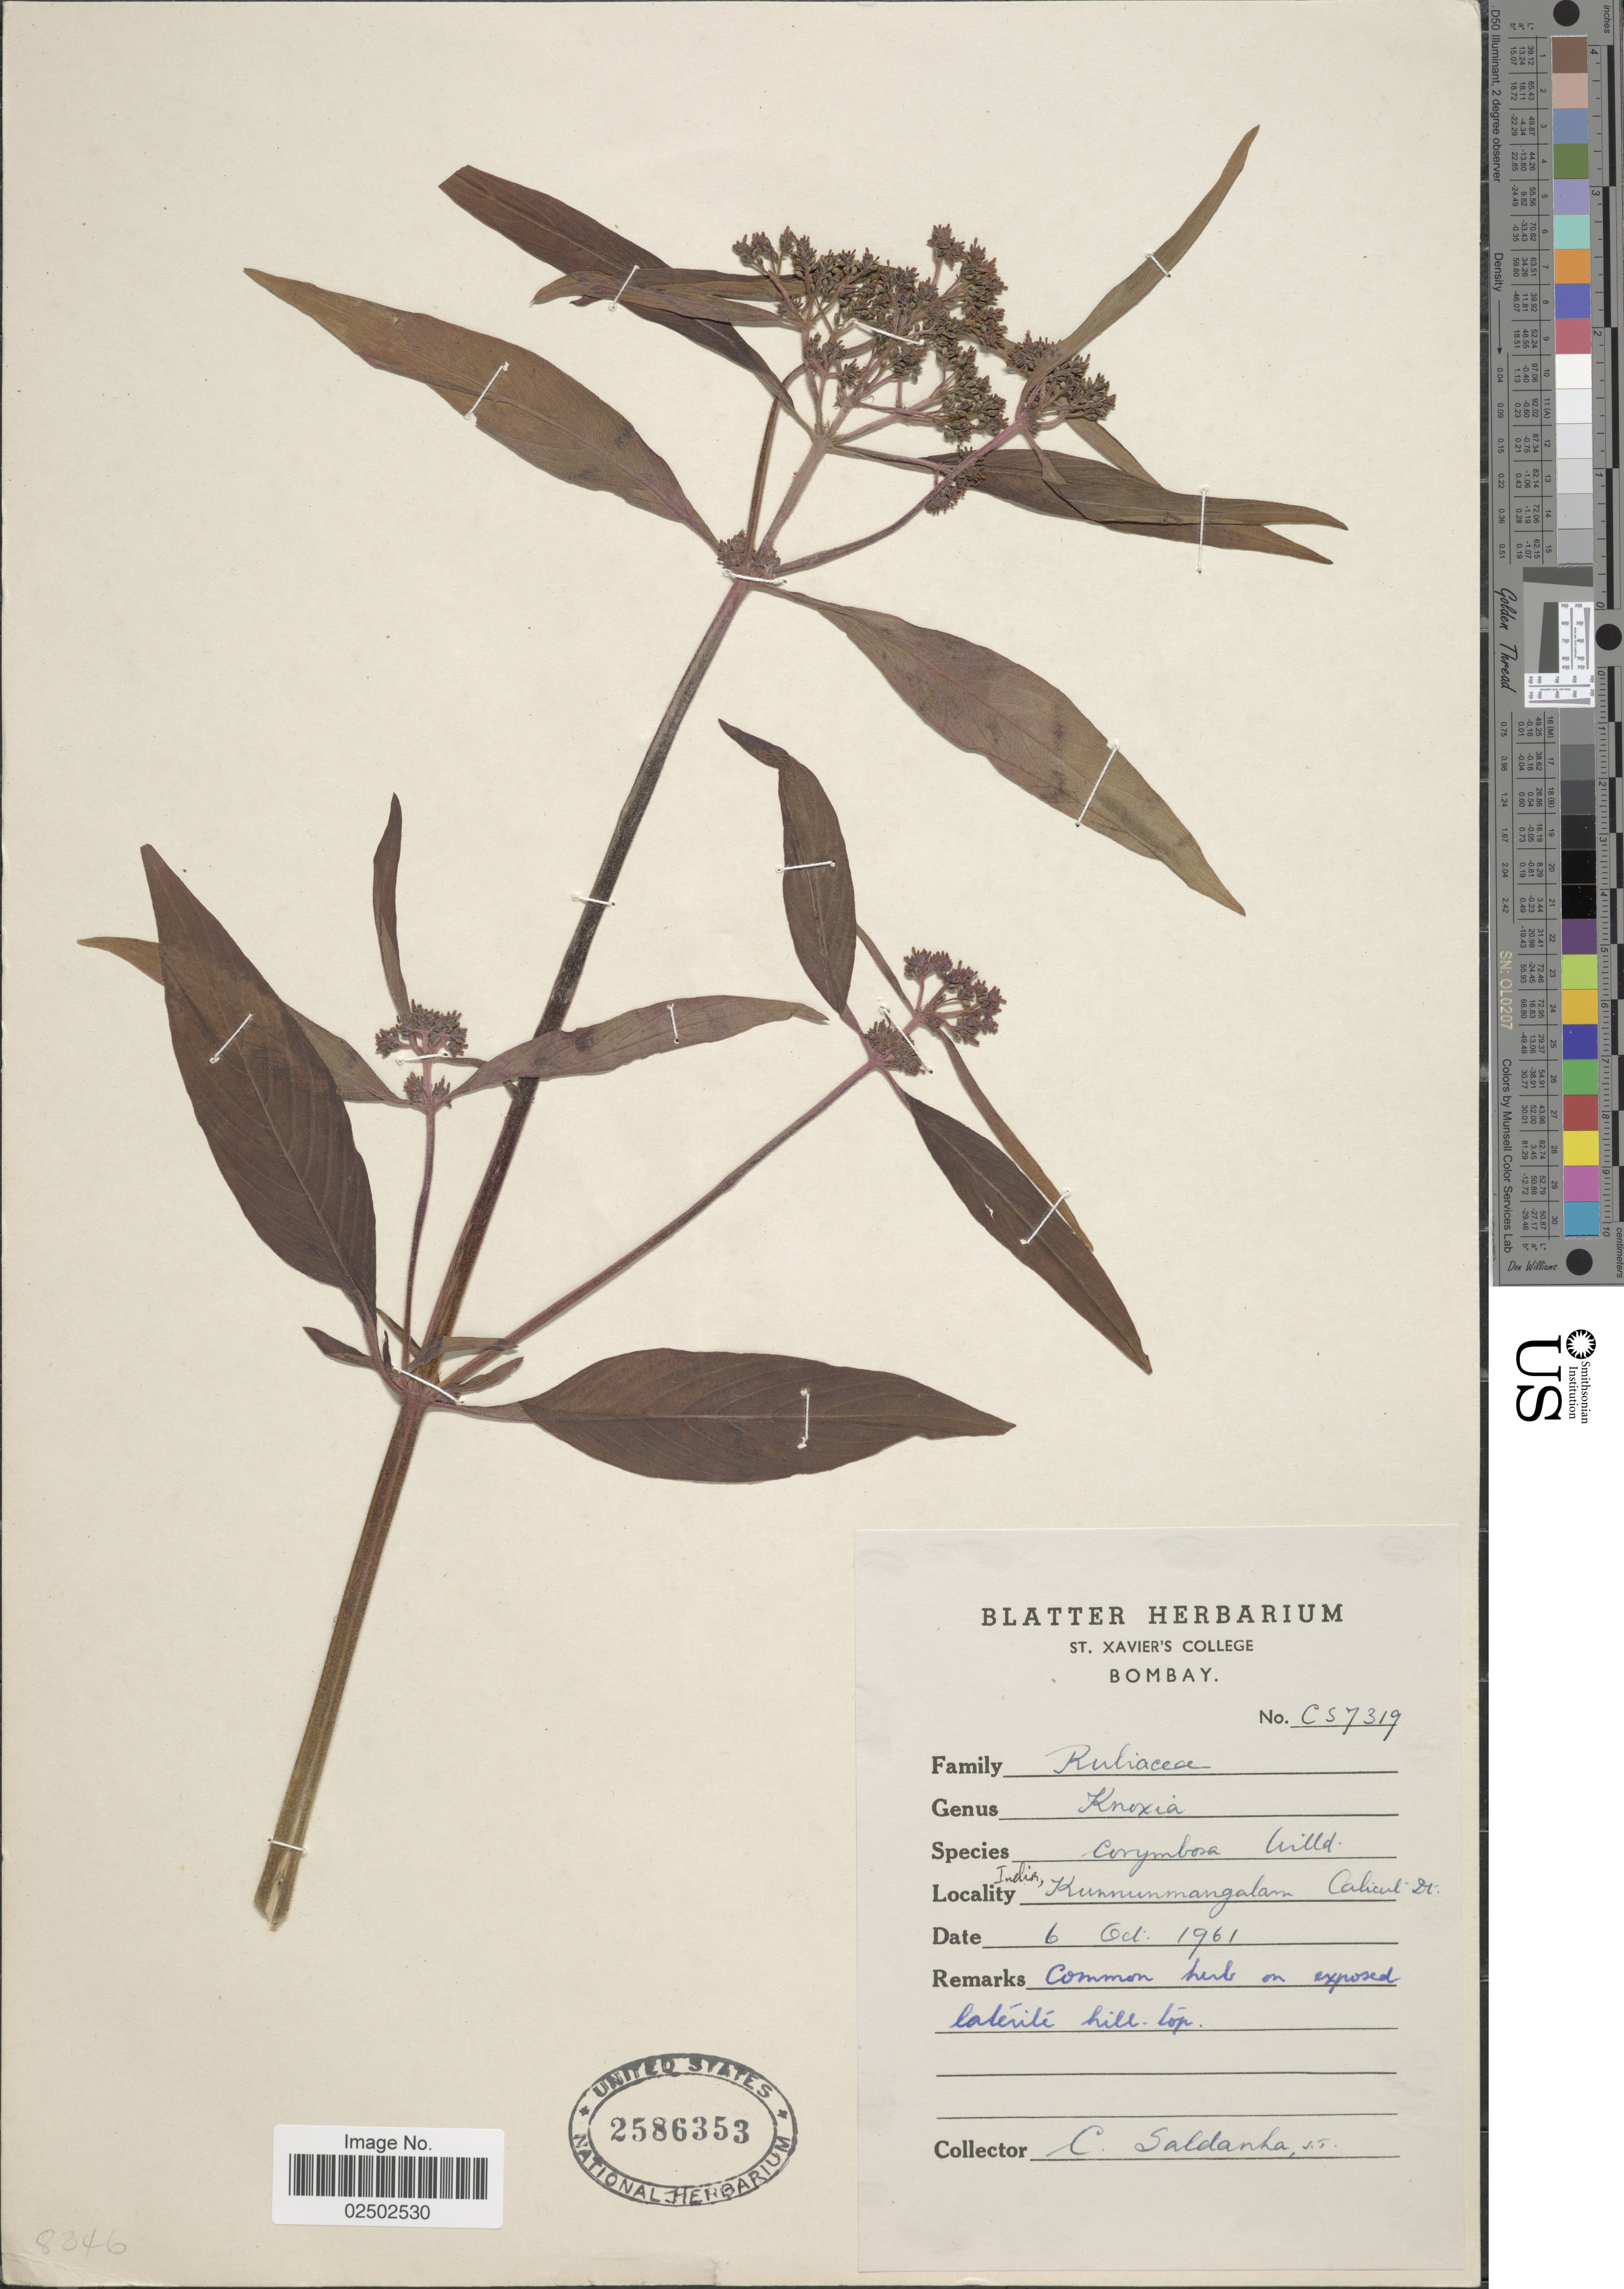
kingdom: Plantae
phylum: Tracheophyta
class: Magnoliopsida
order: Gentianales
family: Rubiaceae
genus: Knoxia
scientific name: Knoxia corymbosa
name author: Willd.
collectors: C. Saldanha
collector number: CS7319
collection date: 1961-10-06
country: India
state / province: Kerala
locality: Kunnunmangalam, Calicut Dt.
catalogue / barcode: US 2586353